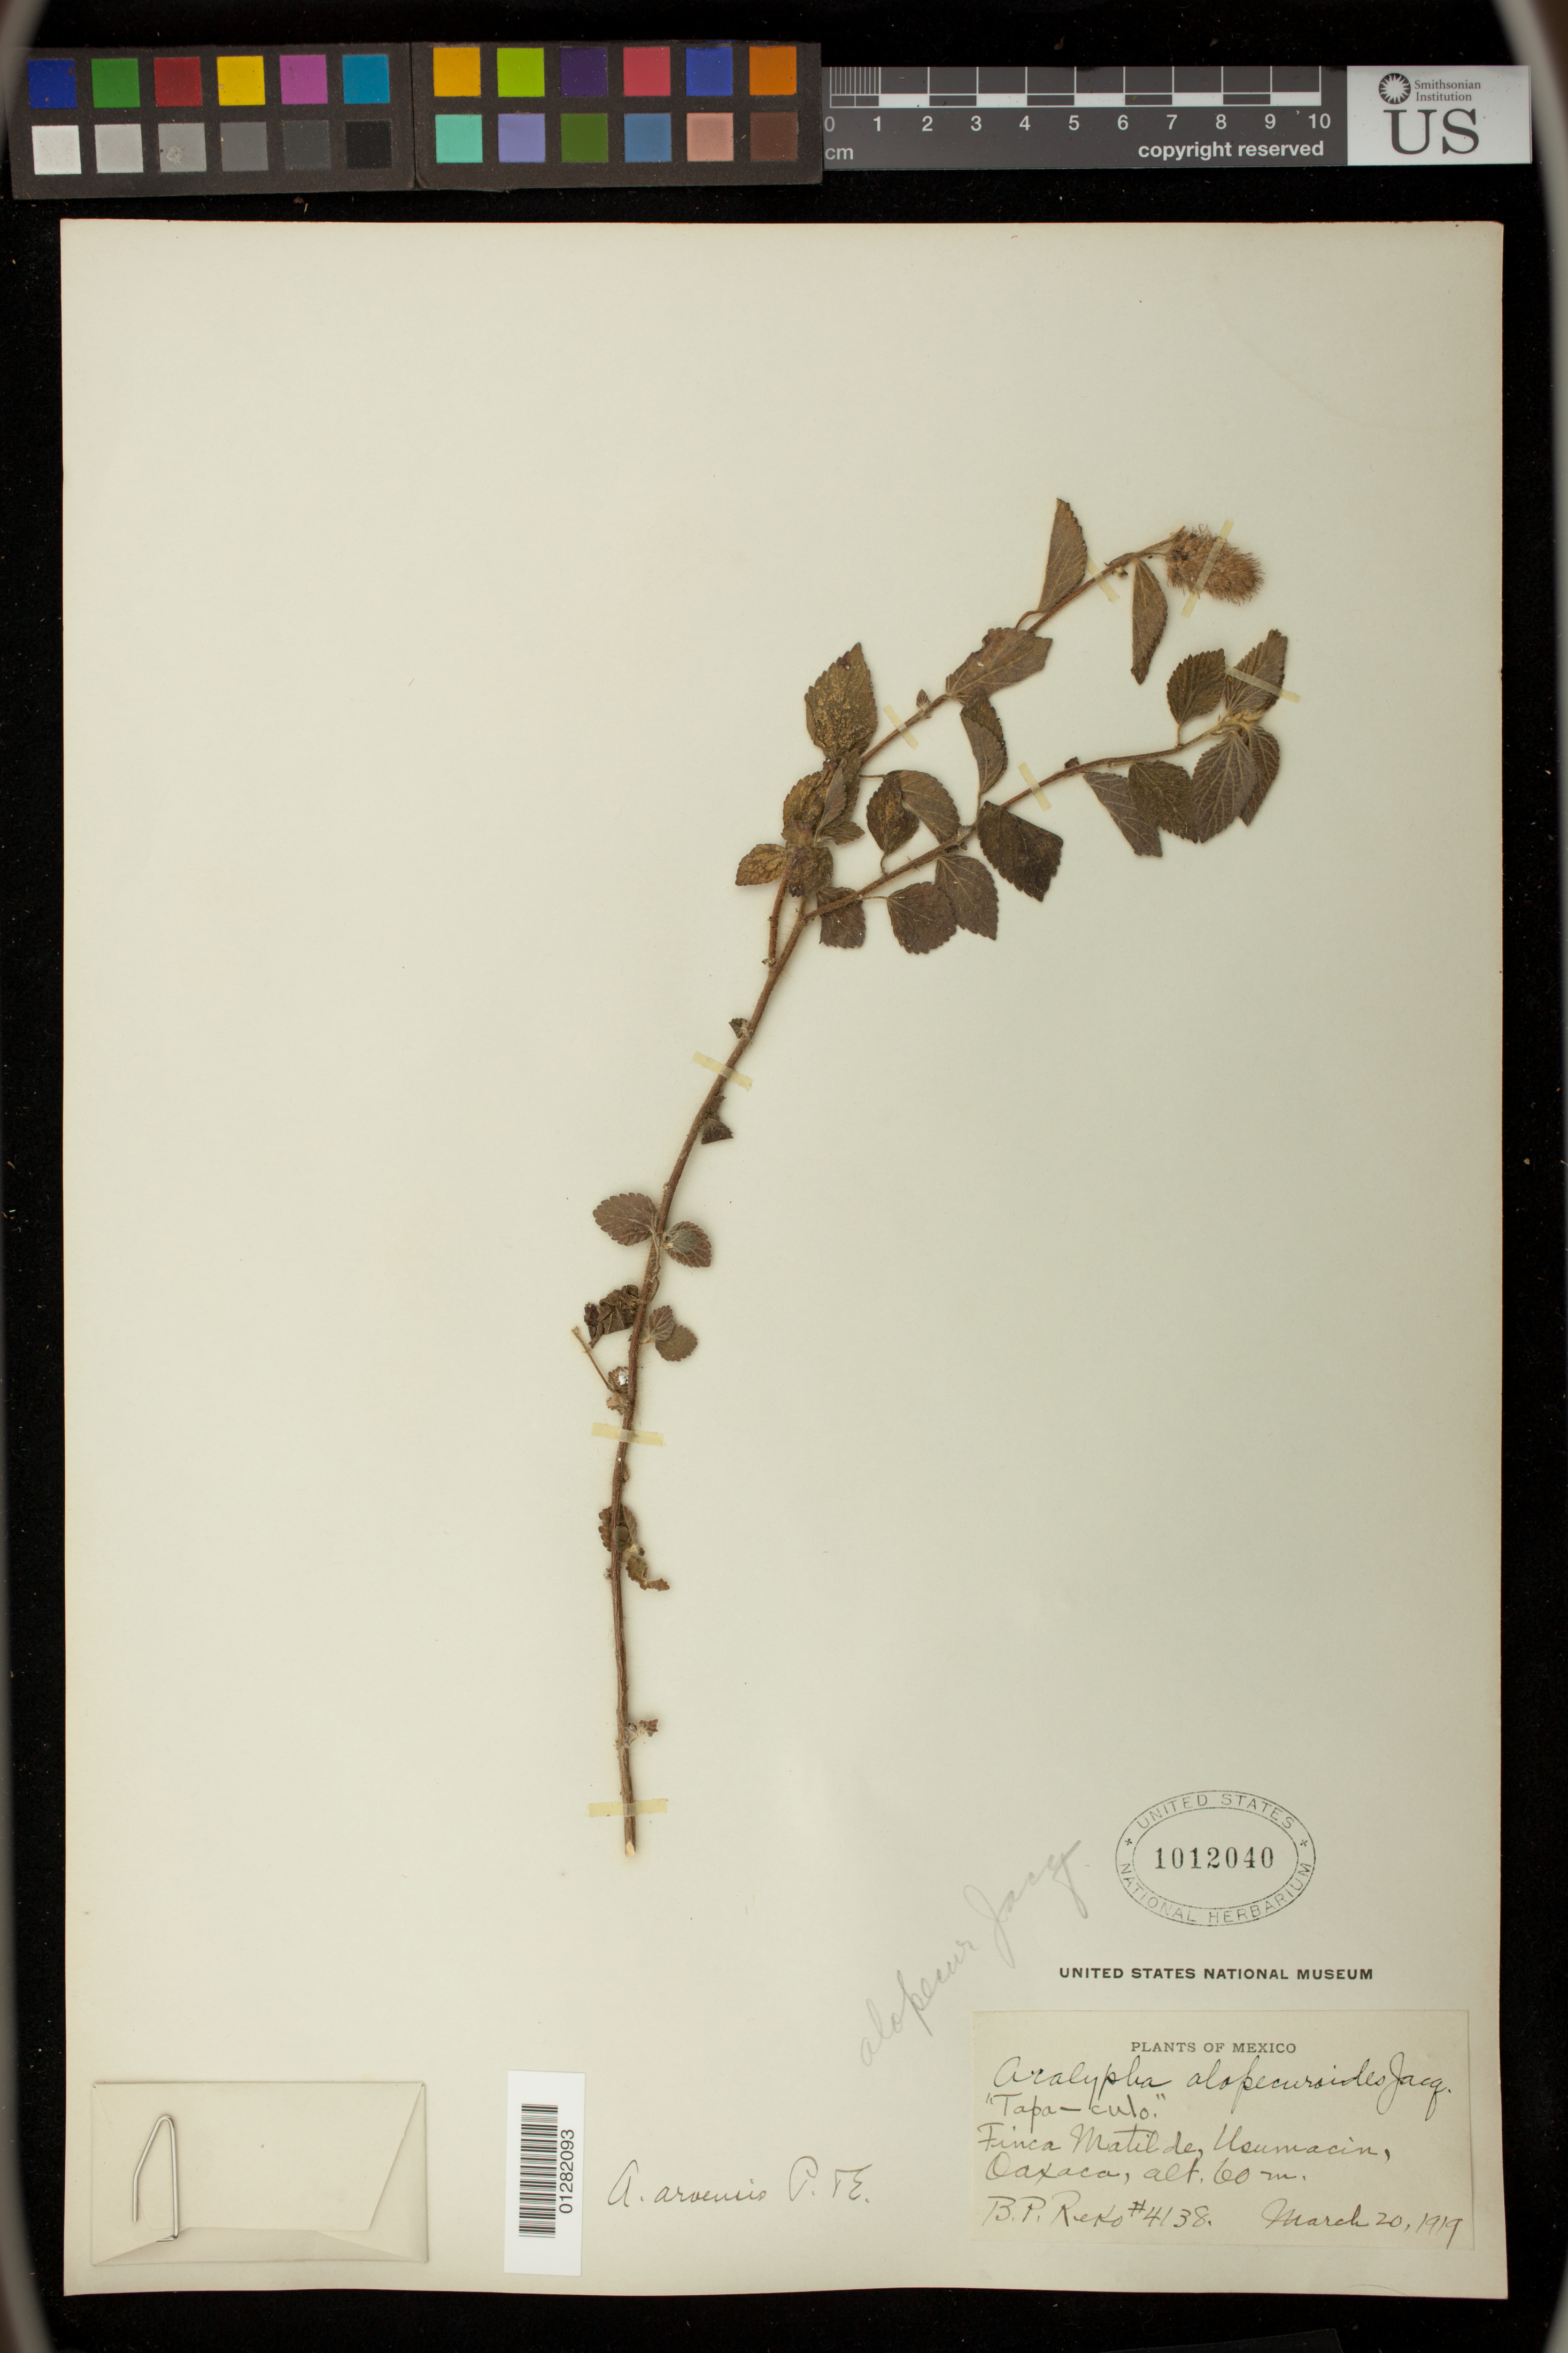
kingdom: Plantae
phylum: Tracheophyta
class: Magnoliopsida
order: Malpighiales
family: Euphorbiaceae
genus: Acalypha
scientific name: Acalypha arvensis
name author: Poepp.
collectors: B. P. Reko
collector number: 4138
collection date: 1919-03-20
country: Mexico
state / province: Oaxaca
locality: Finca Matil de, Usumacin, Oaxaca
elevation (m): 60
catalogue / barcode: US 1012040